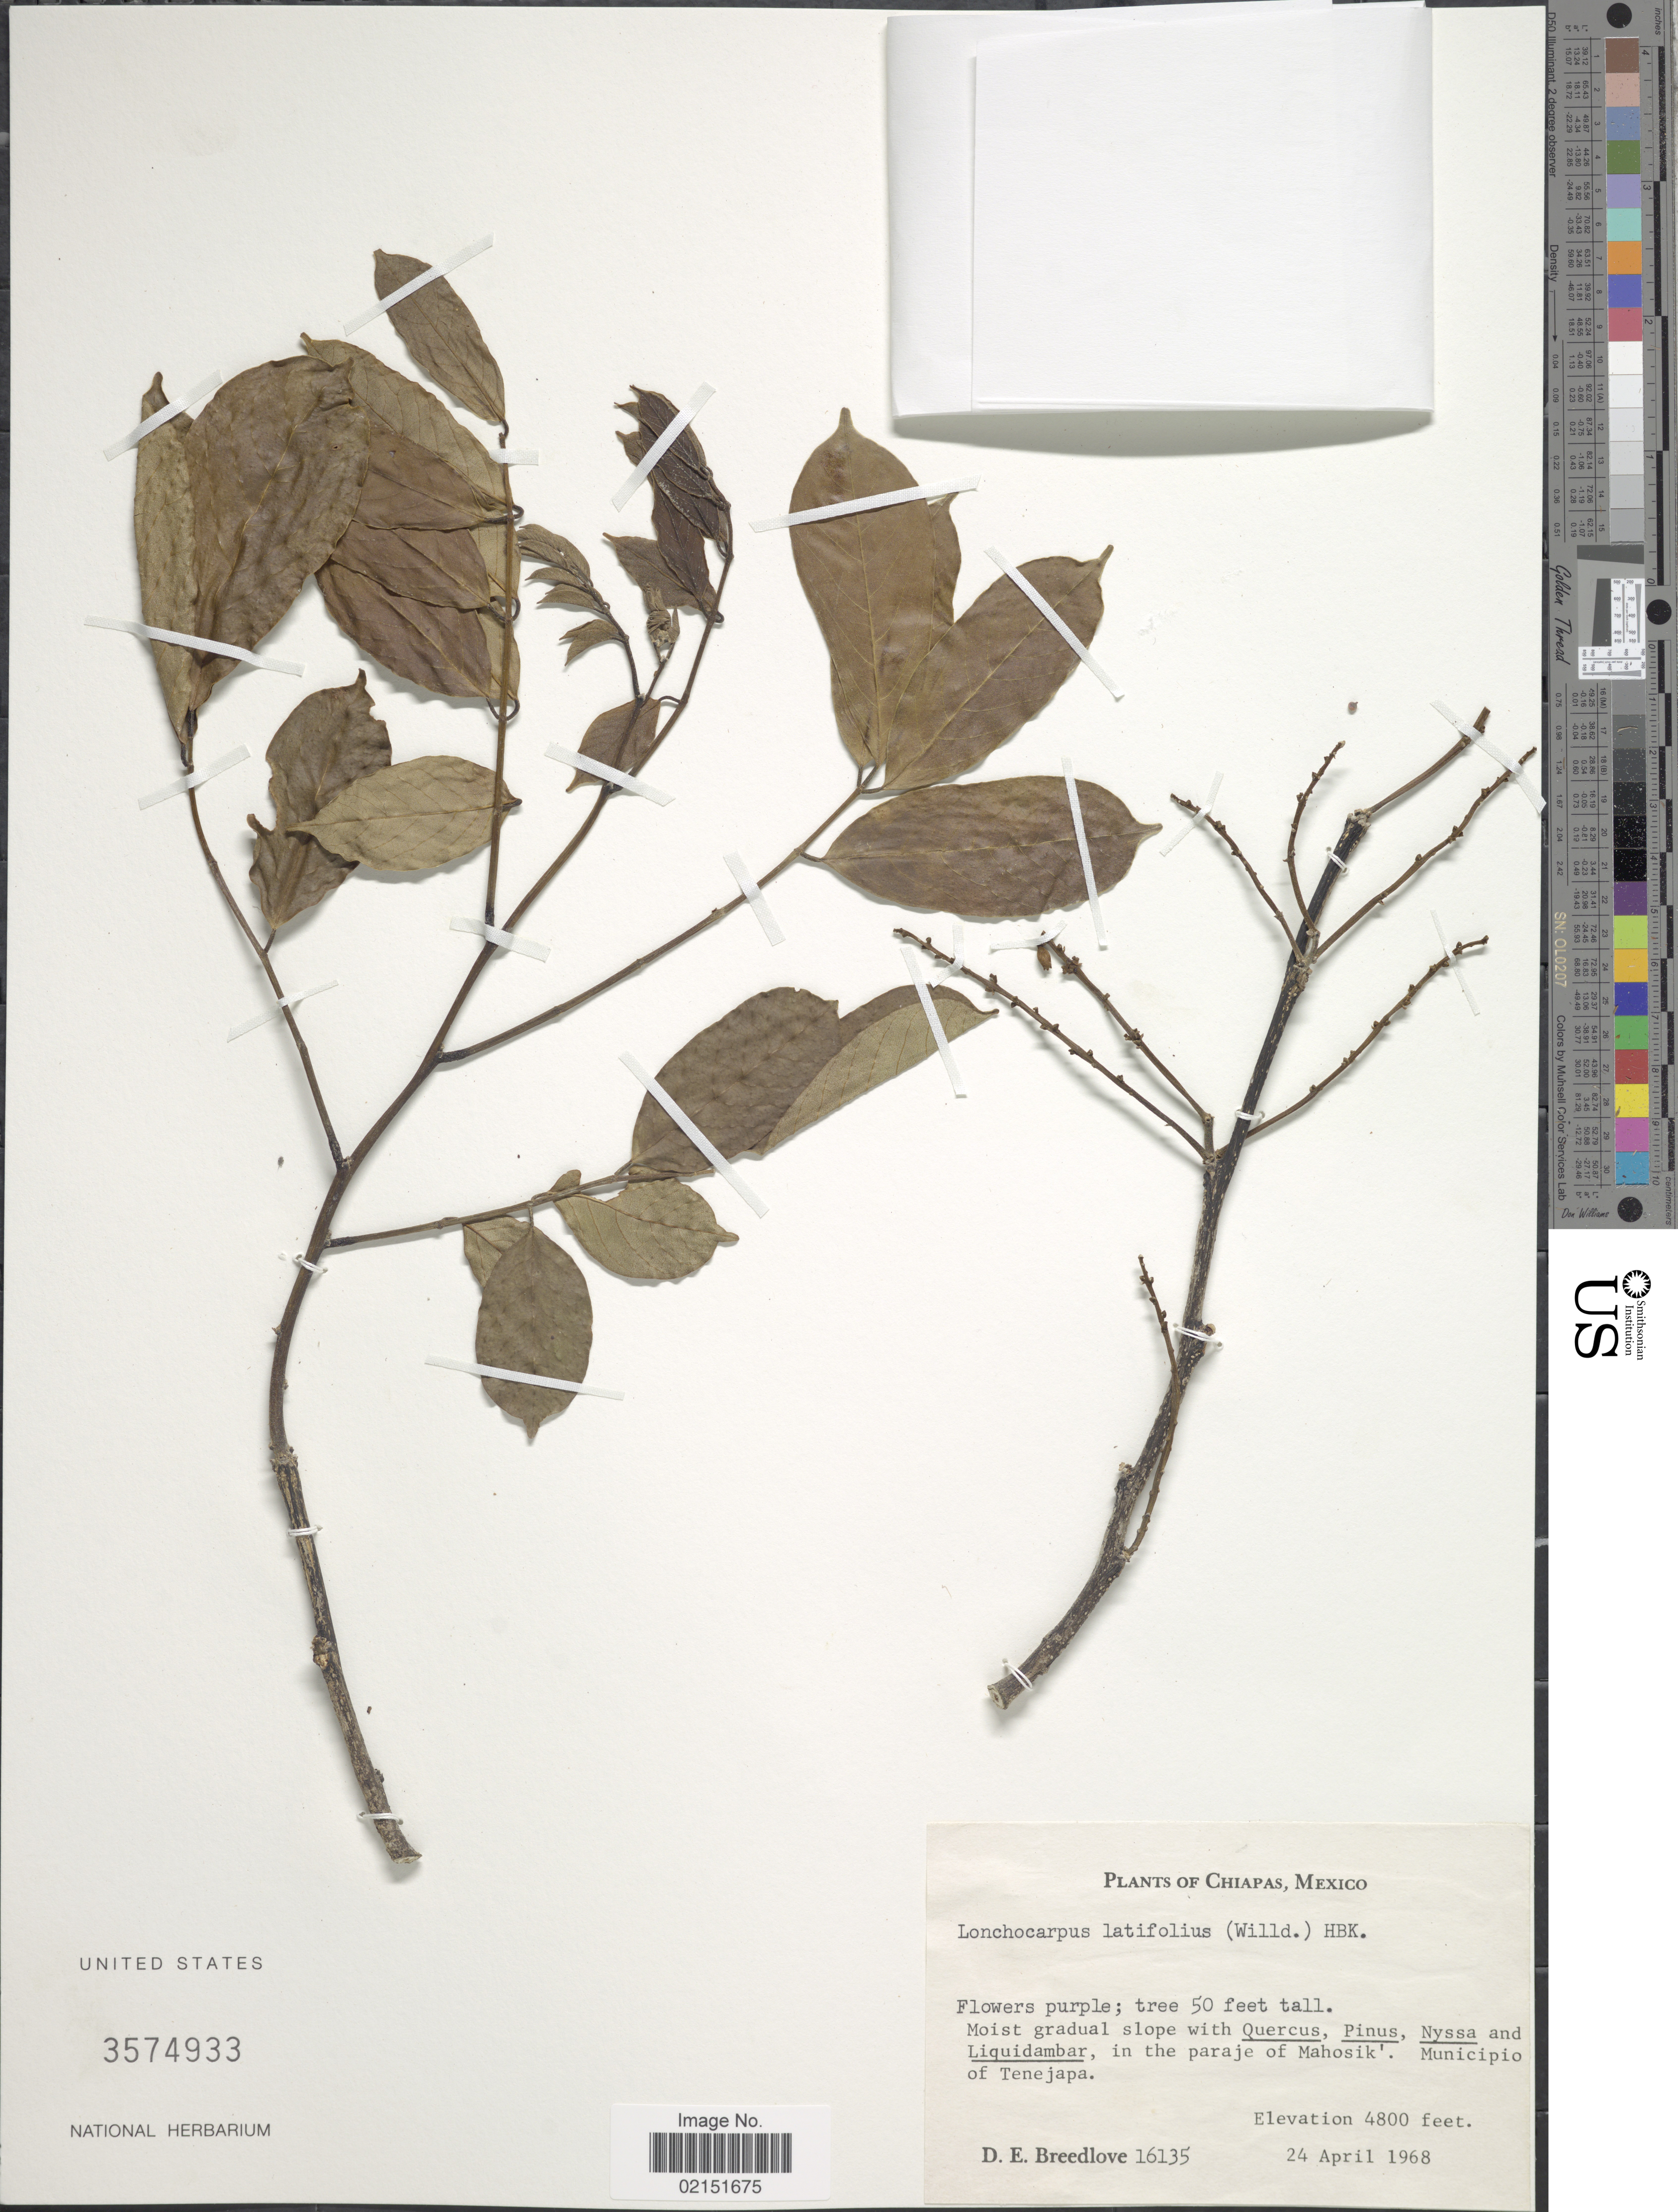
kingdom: Plantae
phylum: Tracheophyta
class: Magnoliopsida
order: Fabales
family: Fabaceae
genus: Lonchocarpus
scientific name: Lonchocarpus latifolius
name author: (Willd.) Kunth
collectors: D. E. Breedlove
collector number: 16135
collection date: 1968-04-24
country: Mexico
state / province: Chiapas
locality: In the paraje of Mahosik, Municipio of Tenejapa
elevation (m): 1463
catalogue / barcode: US 3574933